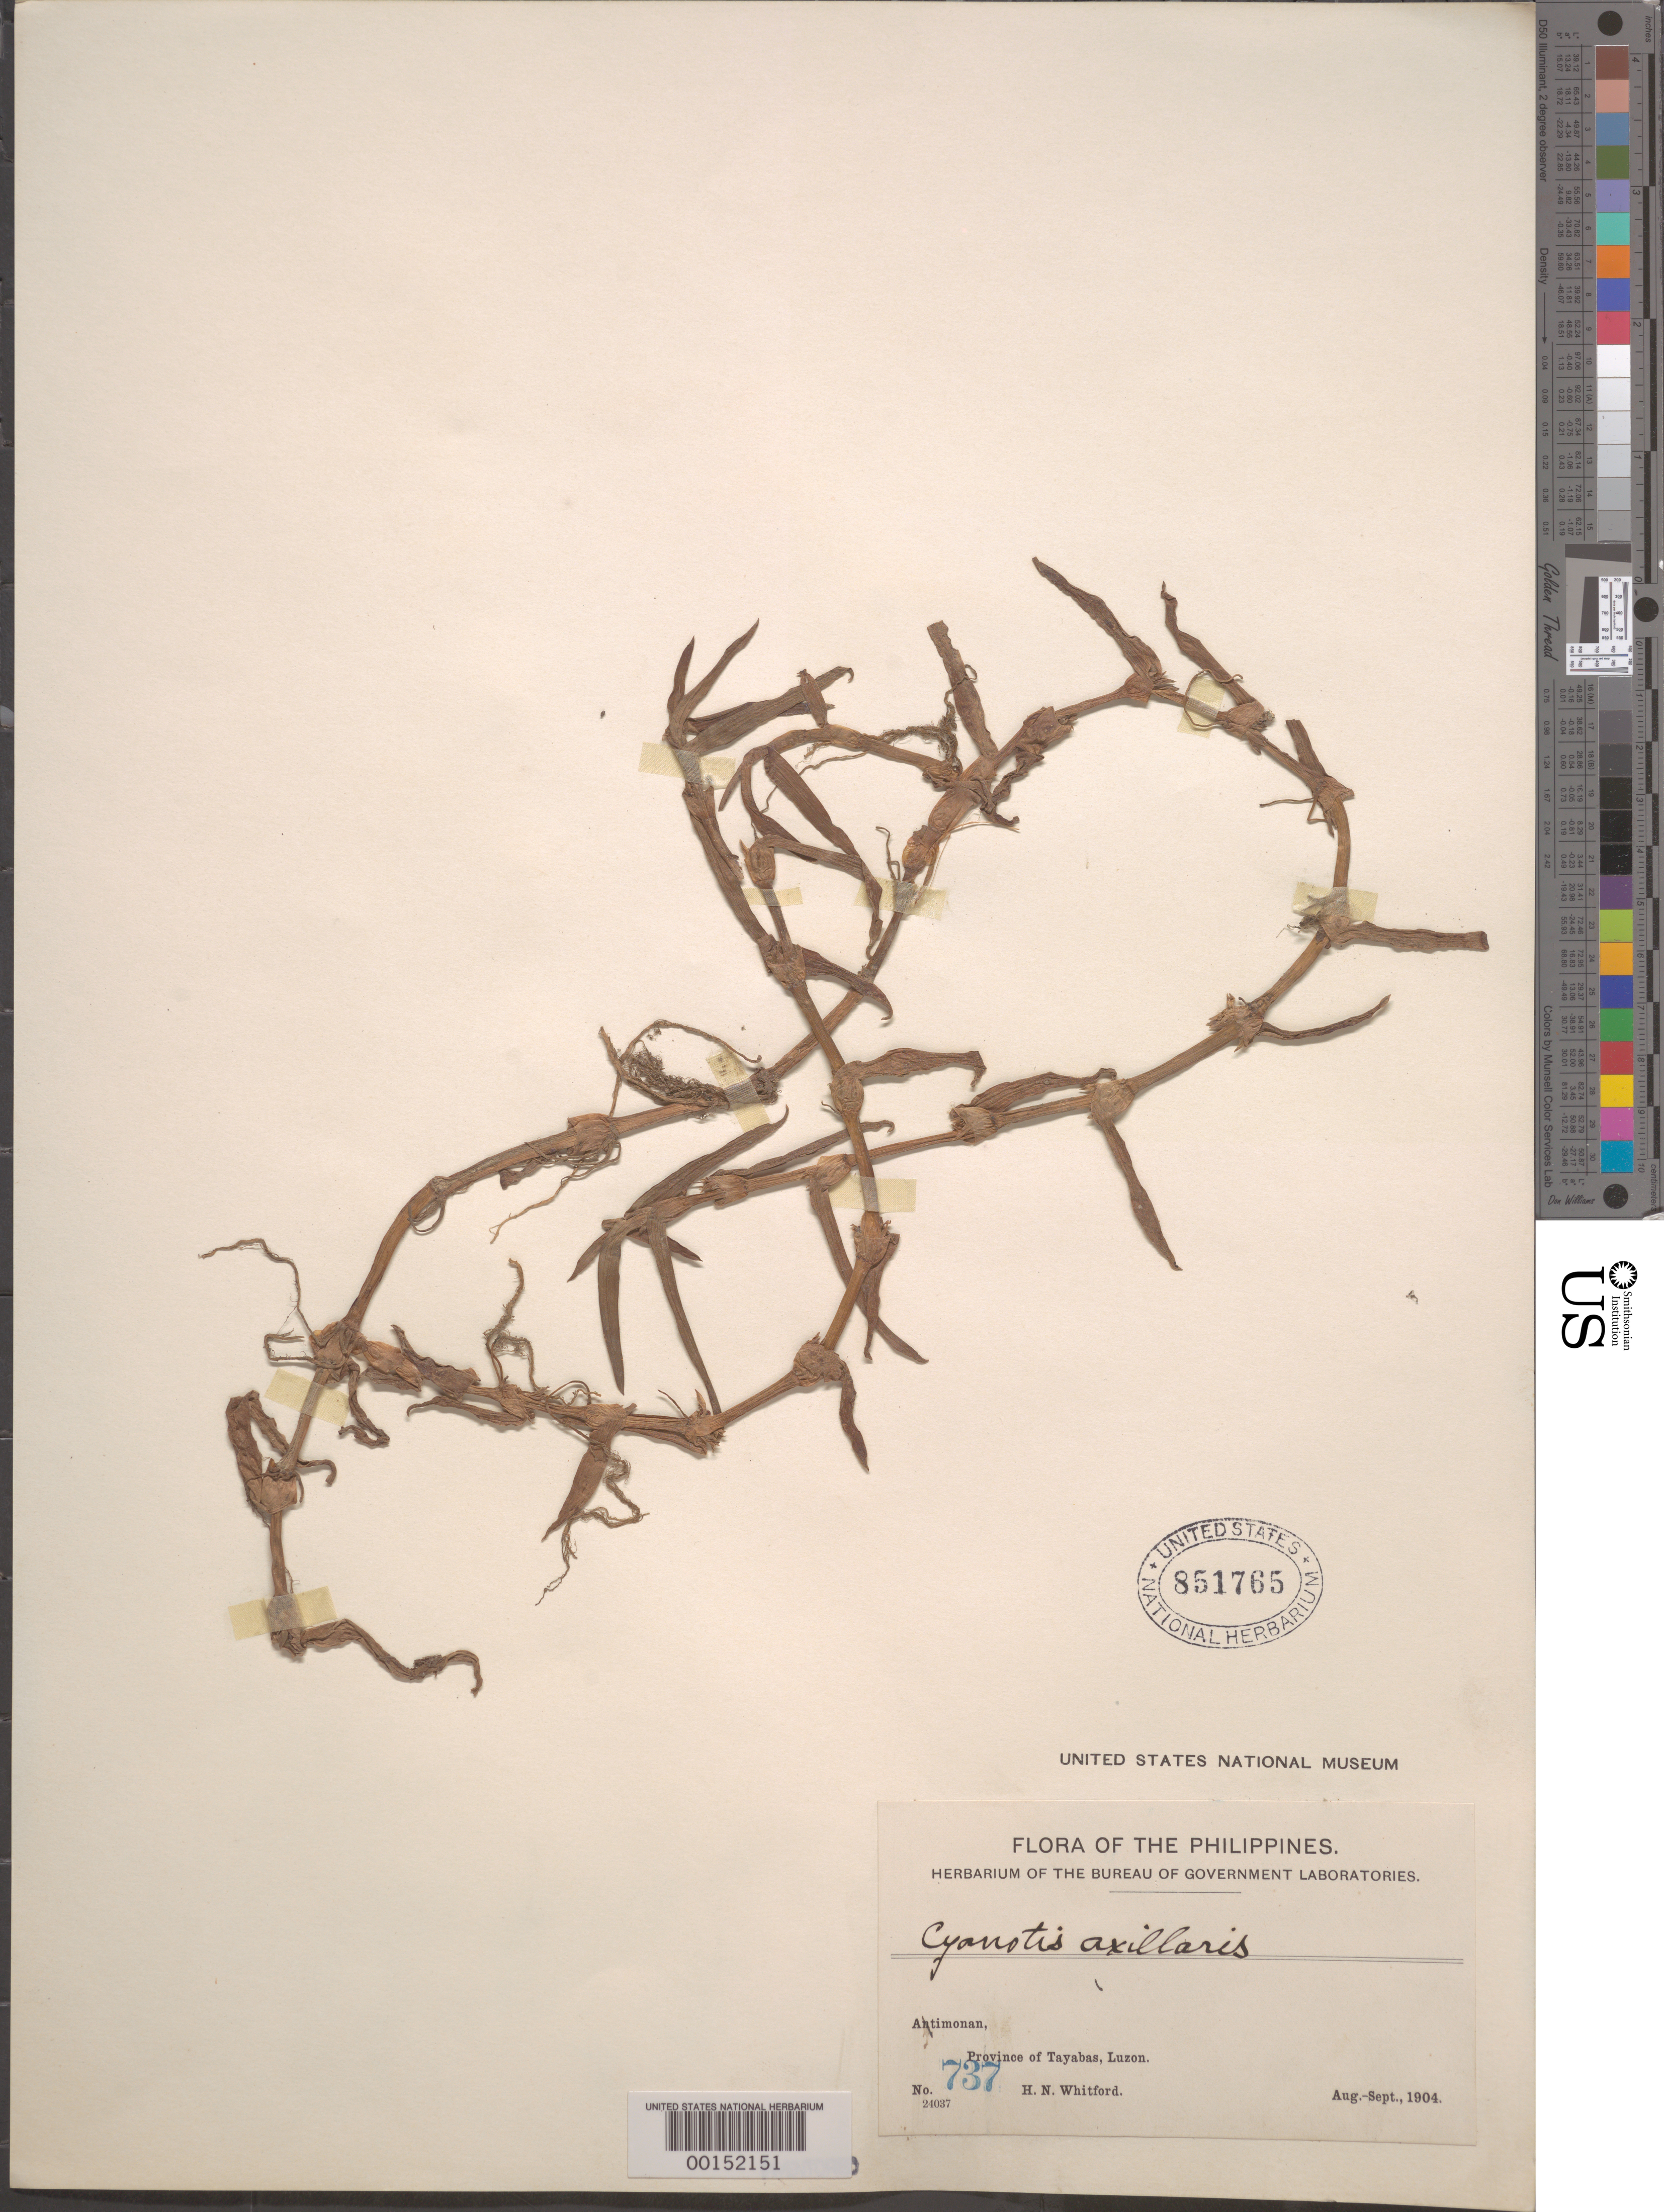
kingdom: Plantae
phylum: Tracheophyta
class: Liliopsida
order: Commelinales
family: Commelinaceae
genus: Cyanotis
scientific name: Cyanotis axillaris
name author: (L.) D. Don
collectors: H. N. Whitford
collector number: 737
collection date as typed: Aug 1904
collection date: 1904-08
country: Philippines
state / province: Calabarzon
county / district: Quezon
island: Luzon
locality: Antimonan, tayabas prov. [= quezon province]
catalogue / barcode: US 851765